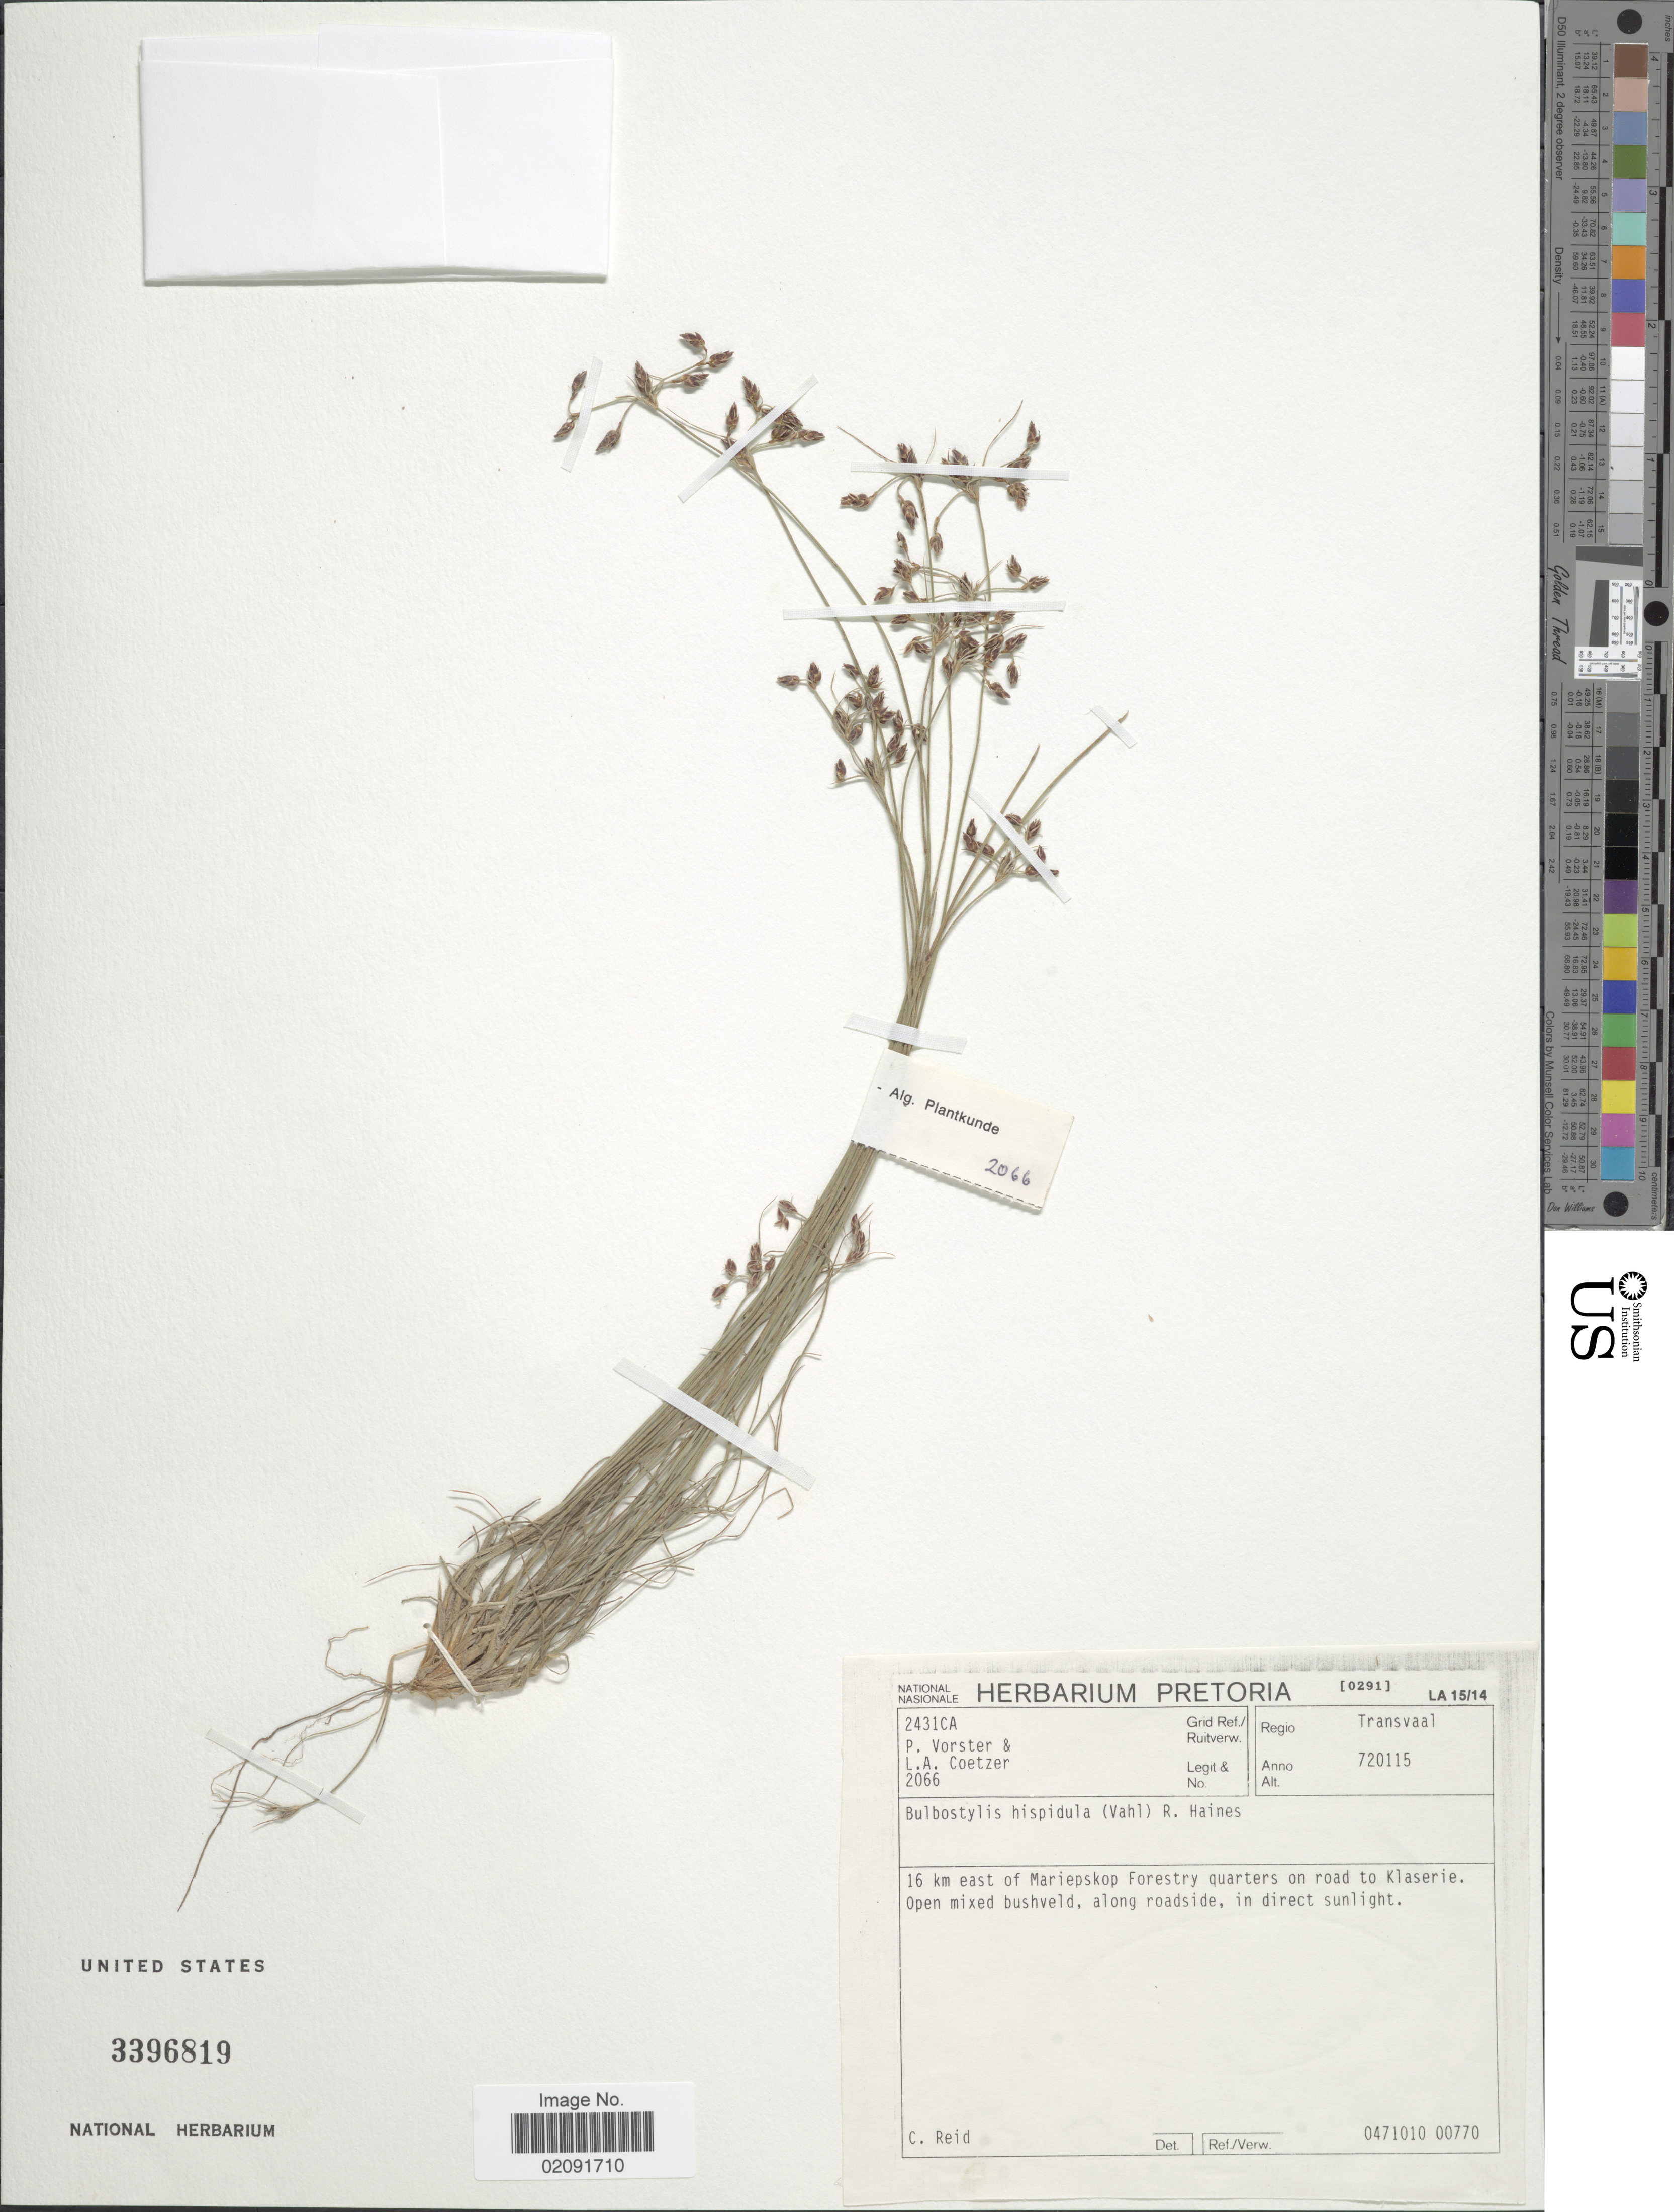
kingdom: Plantae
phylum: Tracheophyta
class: Liliopsida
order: Poales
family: Cyperaceae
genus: Bulbostylis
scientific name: Bulbostylis hispidula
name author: (Vahl) R.W. Haines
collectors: P. Vorster & L. Coetzer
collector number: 2066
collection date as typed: Transcribed d/m/y: 15/1/72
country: South Africa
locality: Regio Transvaal. 16 km east of Mariepskop Forestry quarters on road to Klaserie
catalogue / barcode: US 3396819